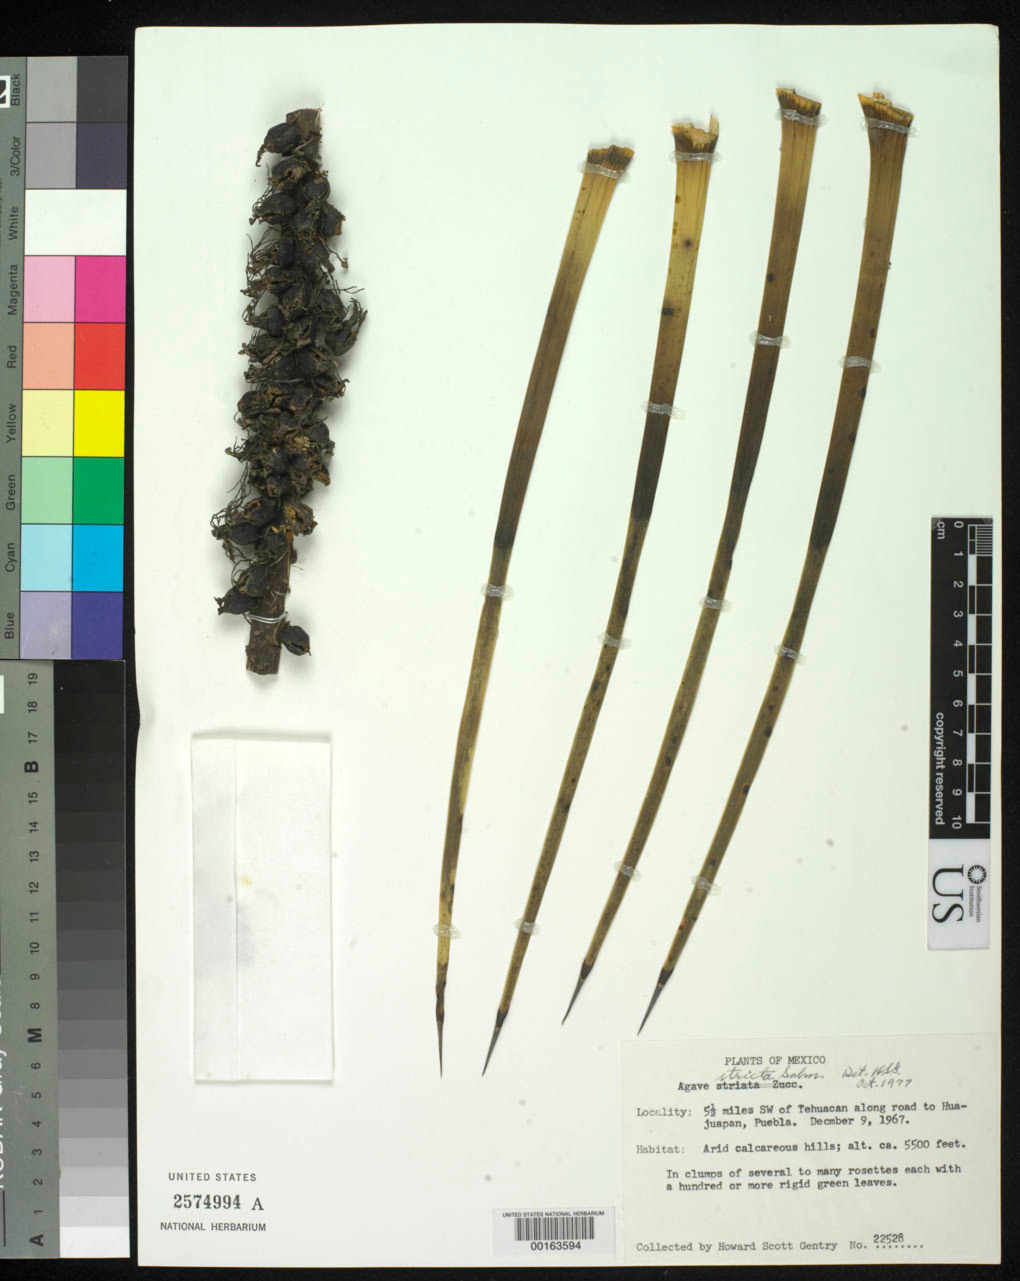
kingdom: Plantae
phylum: Tracheophyta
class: Liliopsida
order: Asparagales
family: Asparagaceae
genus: Agave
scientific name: Agave stricta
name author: Salm-Dyck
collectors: H. S. Gentry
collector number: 22528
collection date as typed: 09 Dec 1967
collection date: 1967-12-09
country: Mexico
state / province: Puebla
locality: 5.5 mi SW of Tehuacan along road to Huajuapan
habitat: Arid calcareous hills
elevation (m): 1676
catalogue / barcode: US 2574994A